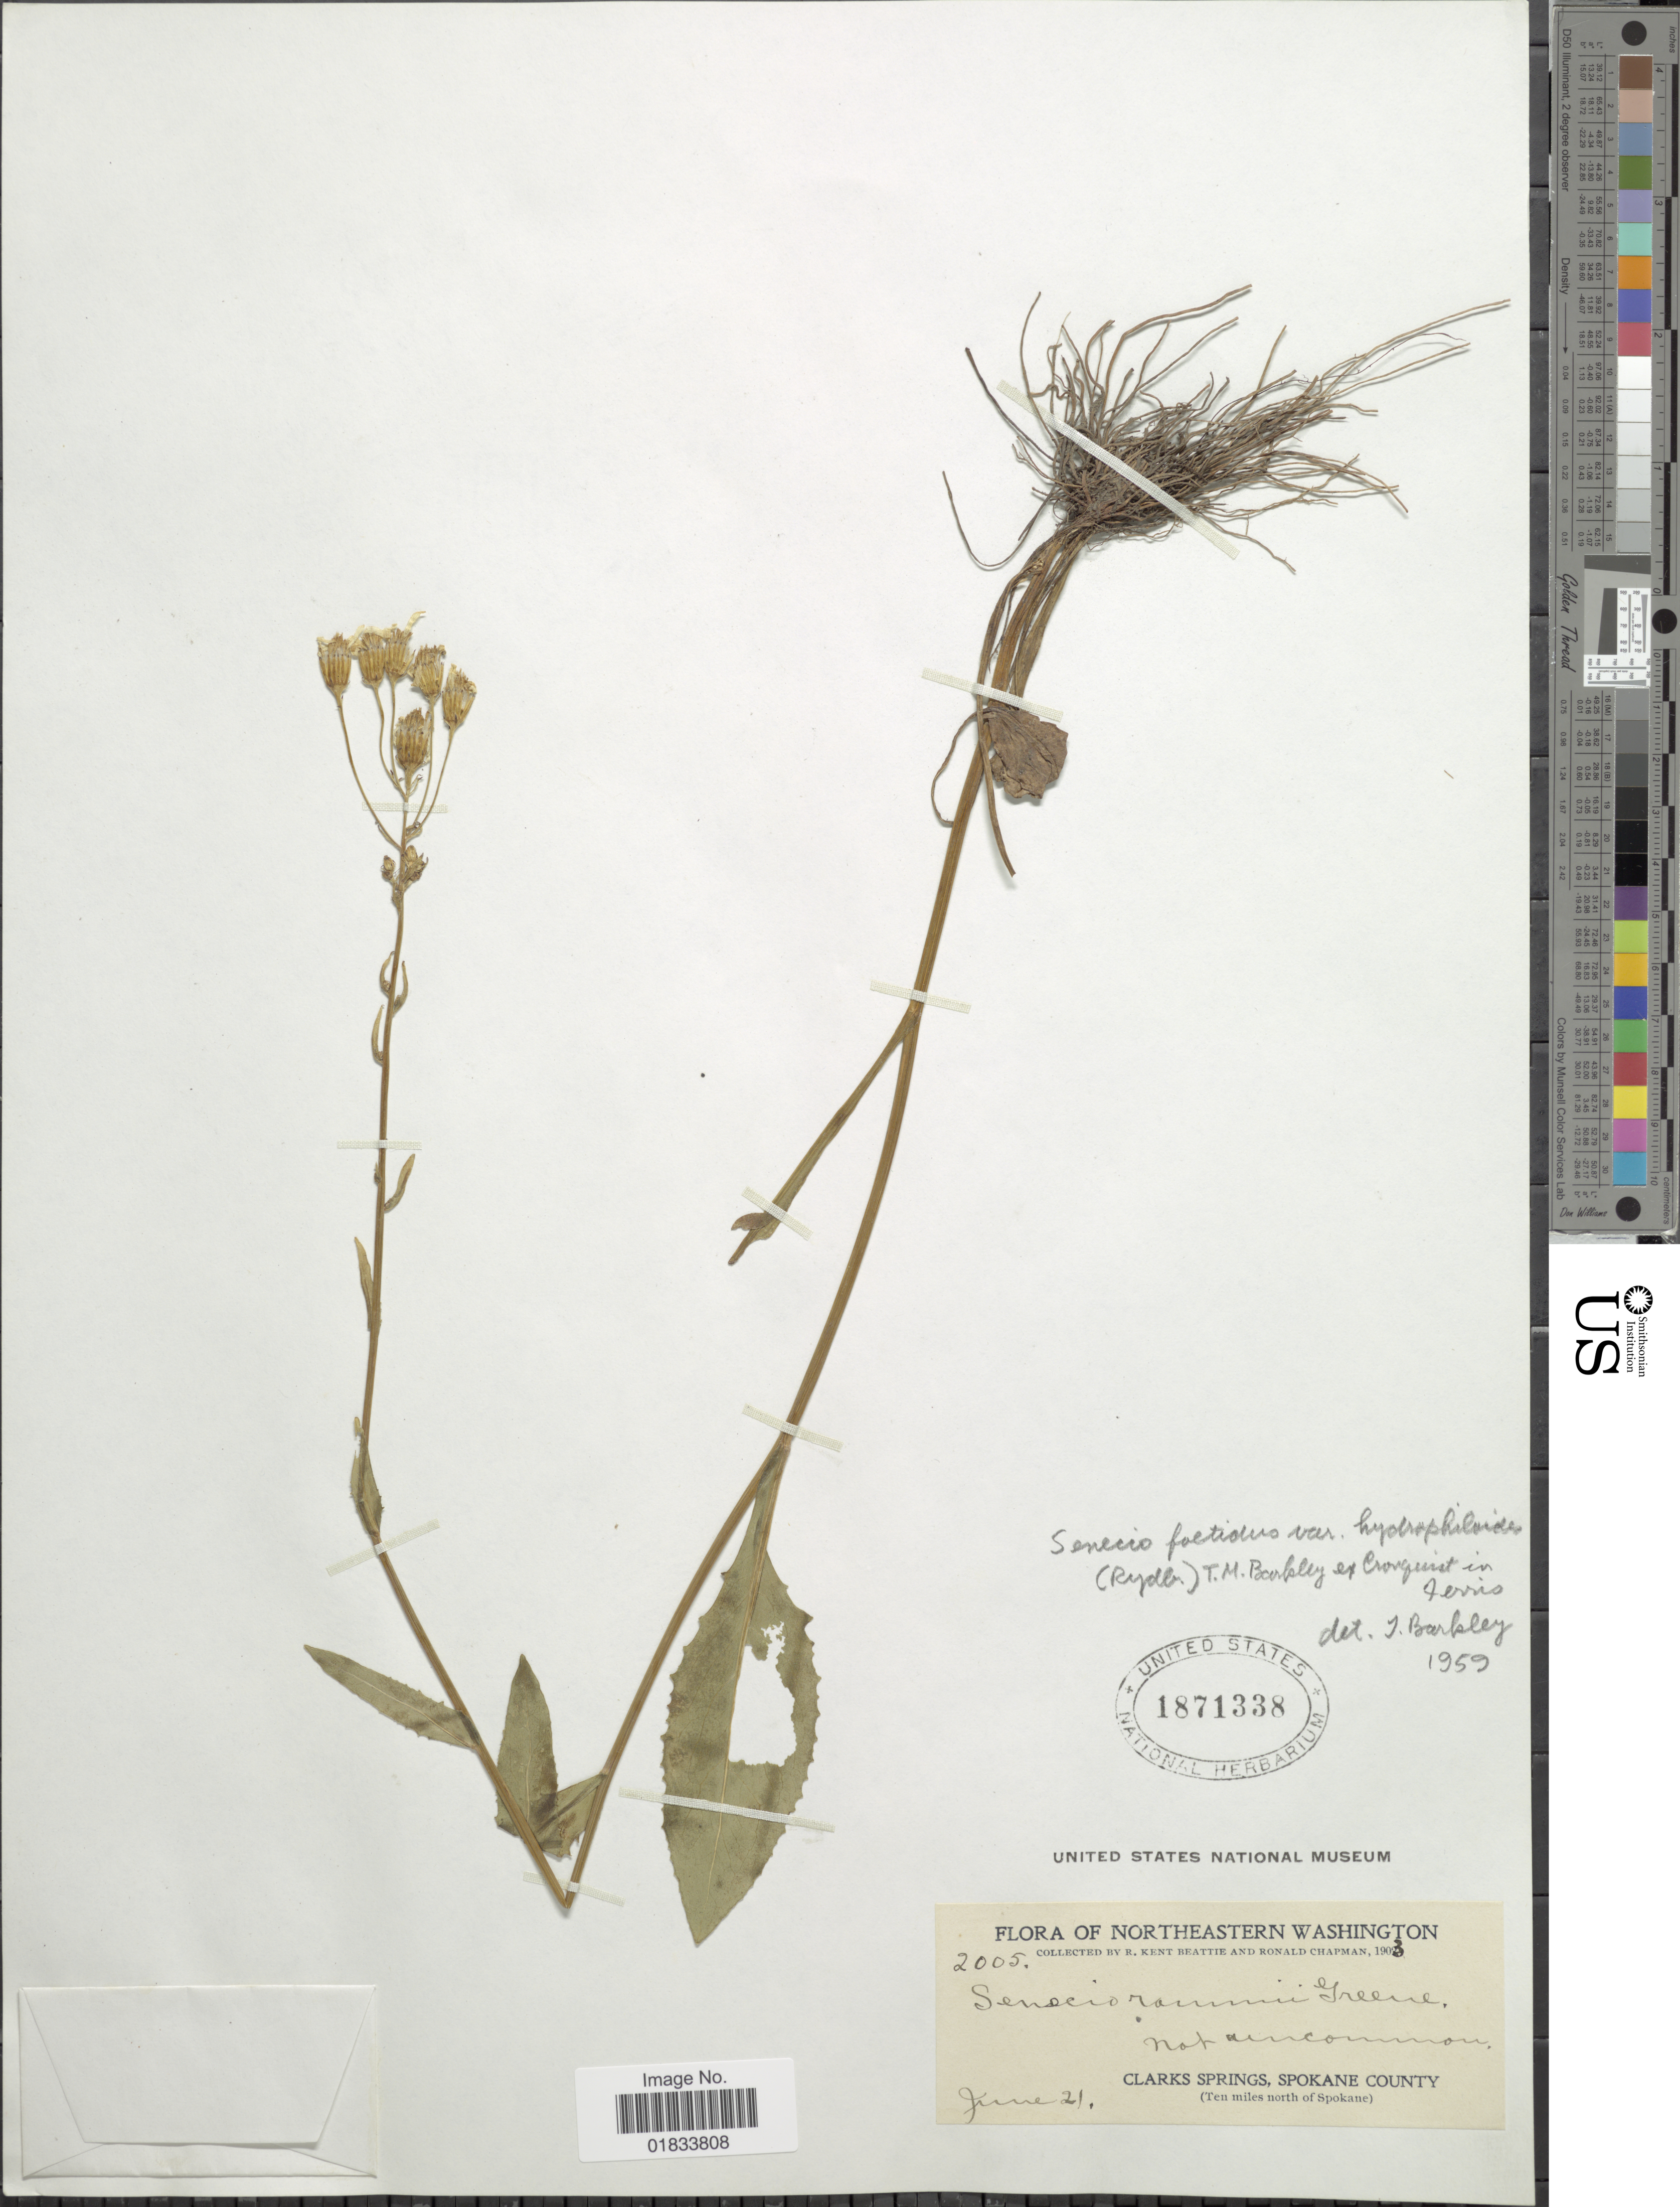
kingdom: Plantae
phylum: Tracheophyta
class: Magnoliopsida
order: Asterales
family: Asteraceae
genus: Senecio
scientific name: Senecio hydrophiloides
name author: Rydb.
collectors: R. K. Beattie & R. Chapman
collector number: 2005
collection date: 1903-06-21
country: United States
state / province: Washington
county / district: Spokane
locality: Northeastern Washington, Clarks Springs, Spokane County (Ten miles north of Spokane)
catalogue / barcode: US 1871338